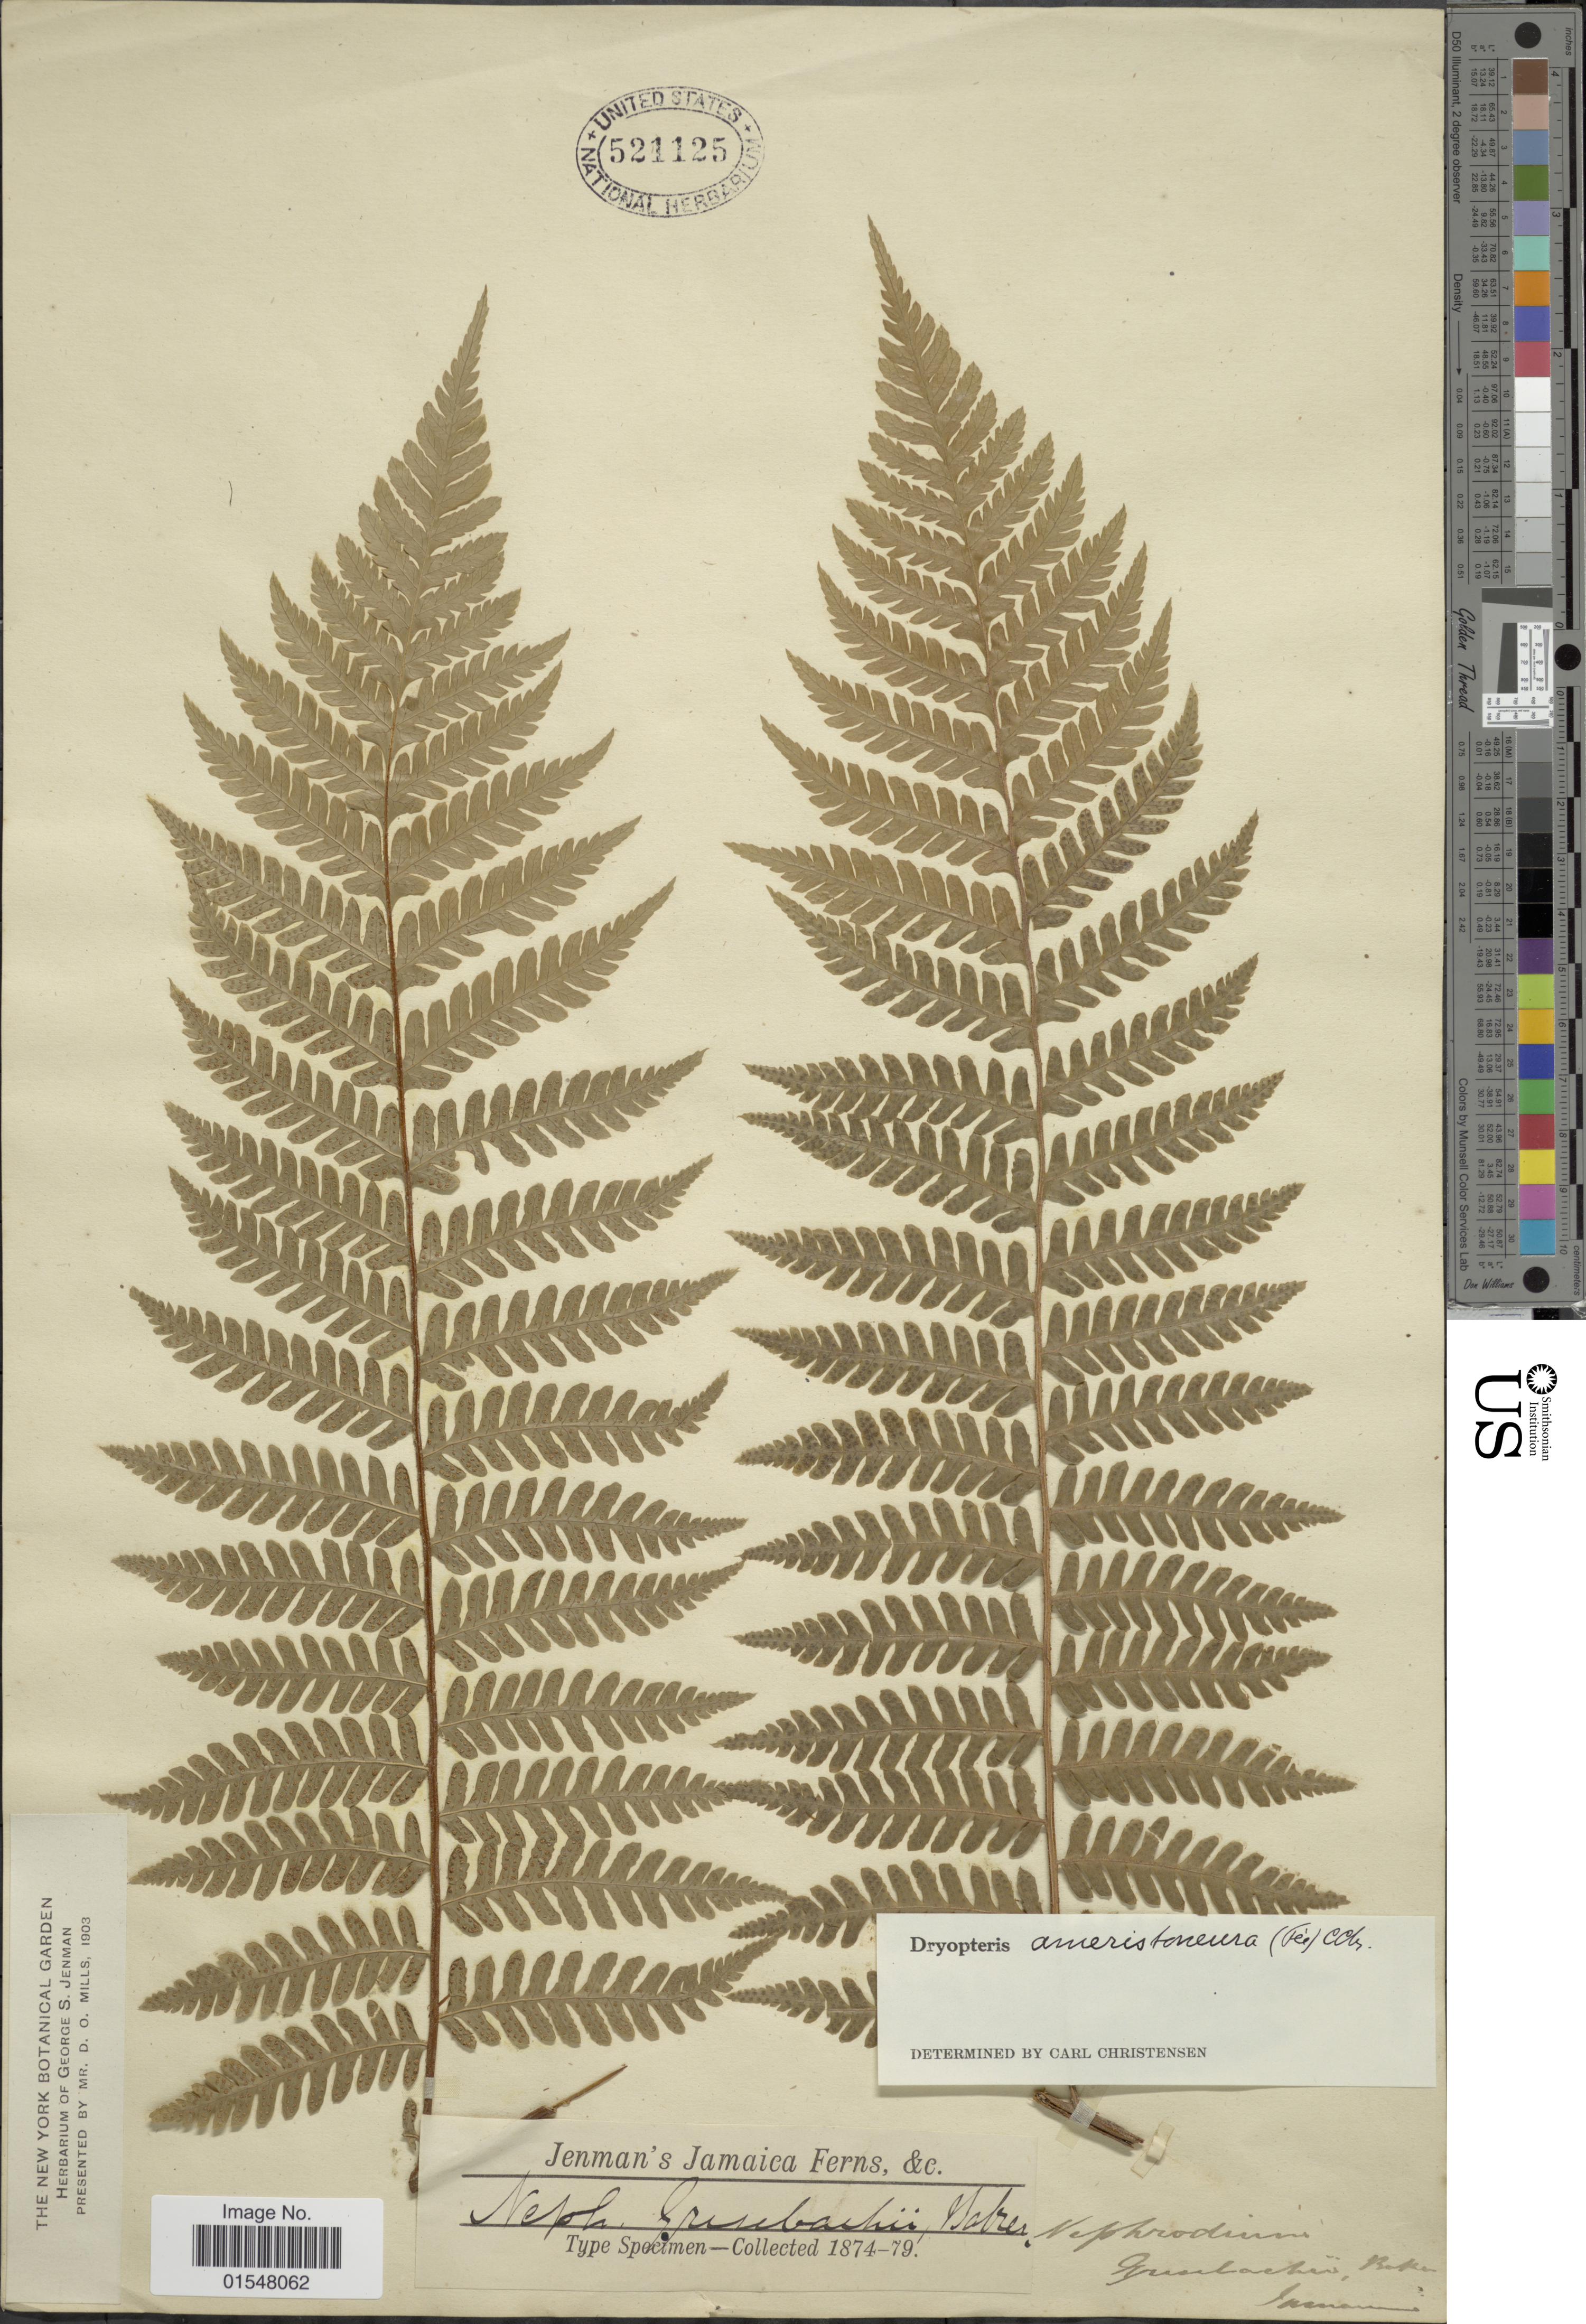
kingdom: Plantae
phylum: Tracheophyta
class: Polypodiopsida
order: Polypodiales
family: Dryopteridaceae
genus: Ctenitis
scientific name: Ctenitis grisebachii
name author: (Baker) Ching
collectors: G. S. Jenman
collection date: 1874/1879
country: Jamaica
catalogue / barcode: US 521125